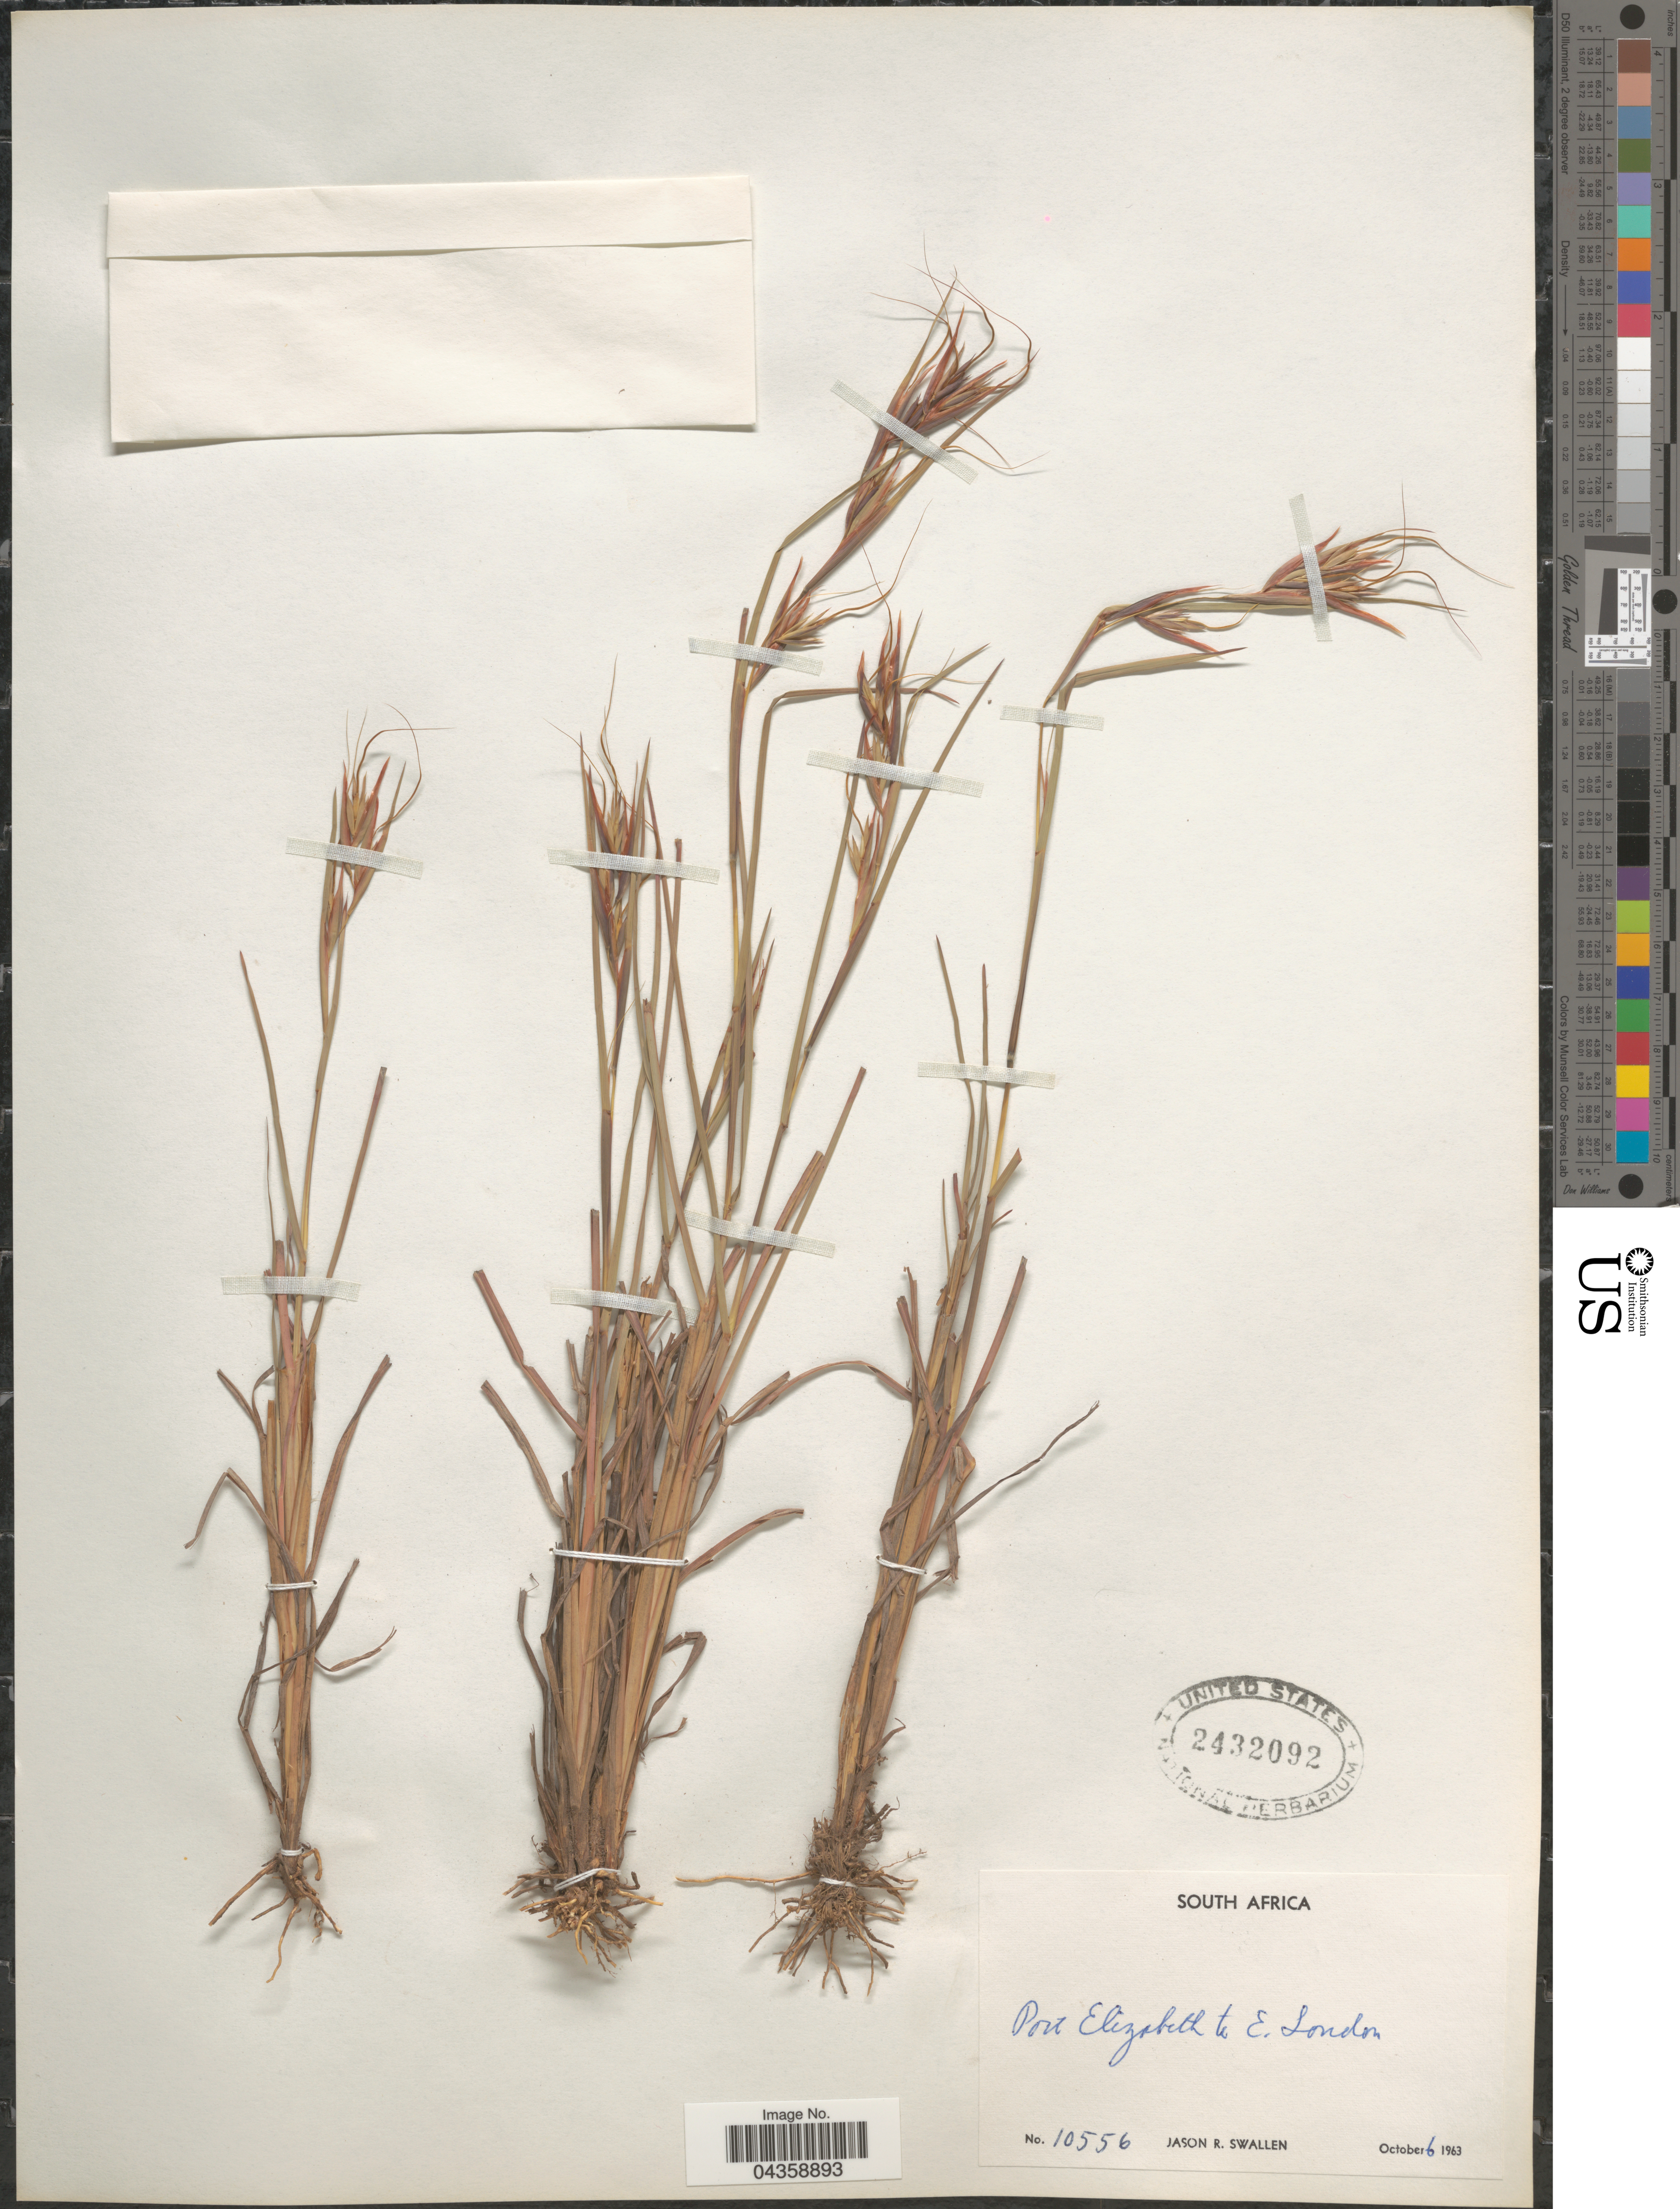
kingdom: Plantae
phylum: Tracheophyta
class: Liliopsida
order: Poales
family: Poaceae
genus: Themeda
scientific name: Themeda triandra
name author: Forssk.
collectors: J. R. Swallen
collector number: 10556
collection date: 1963-10-06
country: South Africa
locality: Port Elizabeth to E. London.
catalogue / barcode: US 2432092